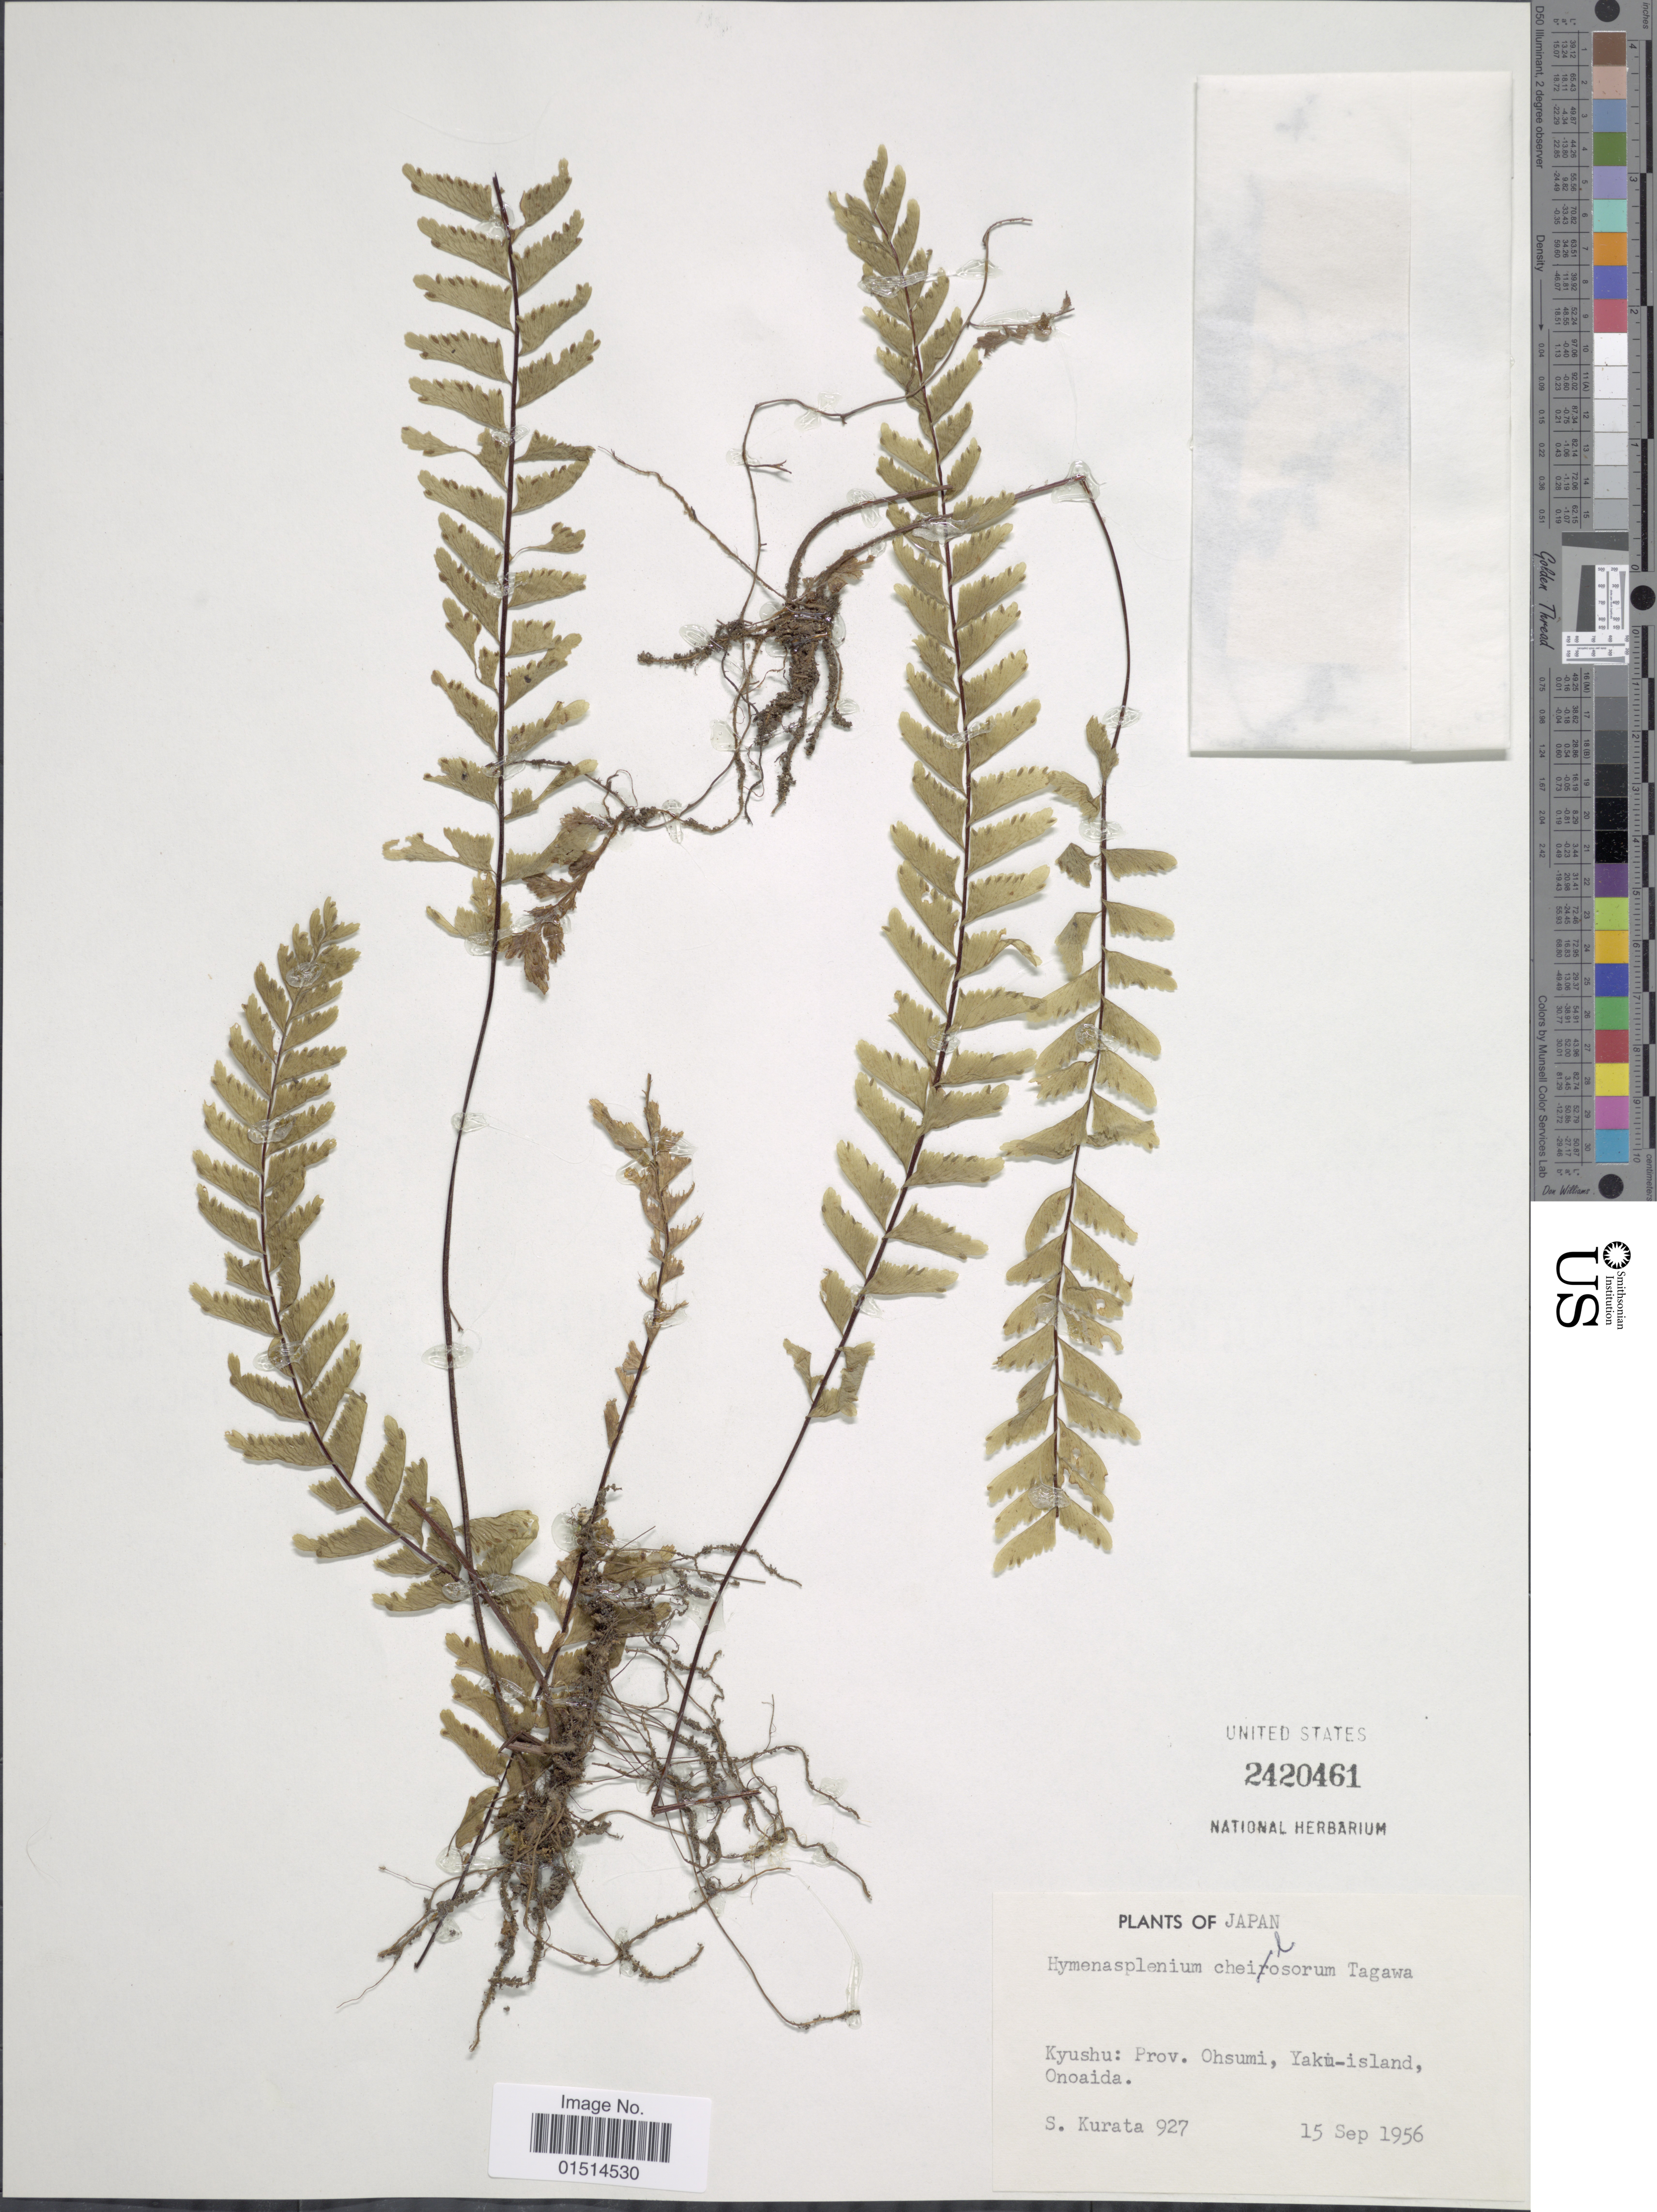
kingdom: Plantae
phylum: Tracheophyta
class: Polypodiopsida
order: Polypodiales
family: Aspleniaceae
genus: Asplenium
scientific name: Asplenium cheilosorum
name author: Kunze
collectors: Sa. Kurata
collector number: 927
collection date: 1956-09-15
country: Japan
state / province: Kagosima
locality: Kyushu: Prov. Ohsumi, Yaku-island, Onoaida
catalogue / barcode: US 2420461